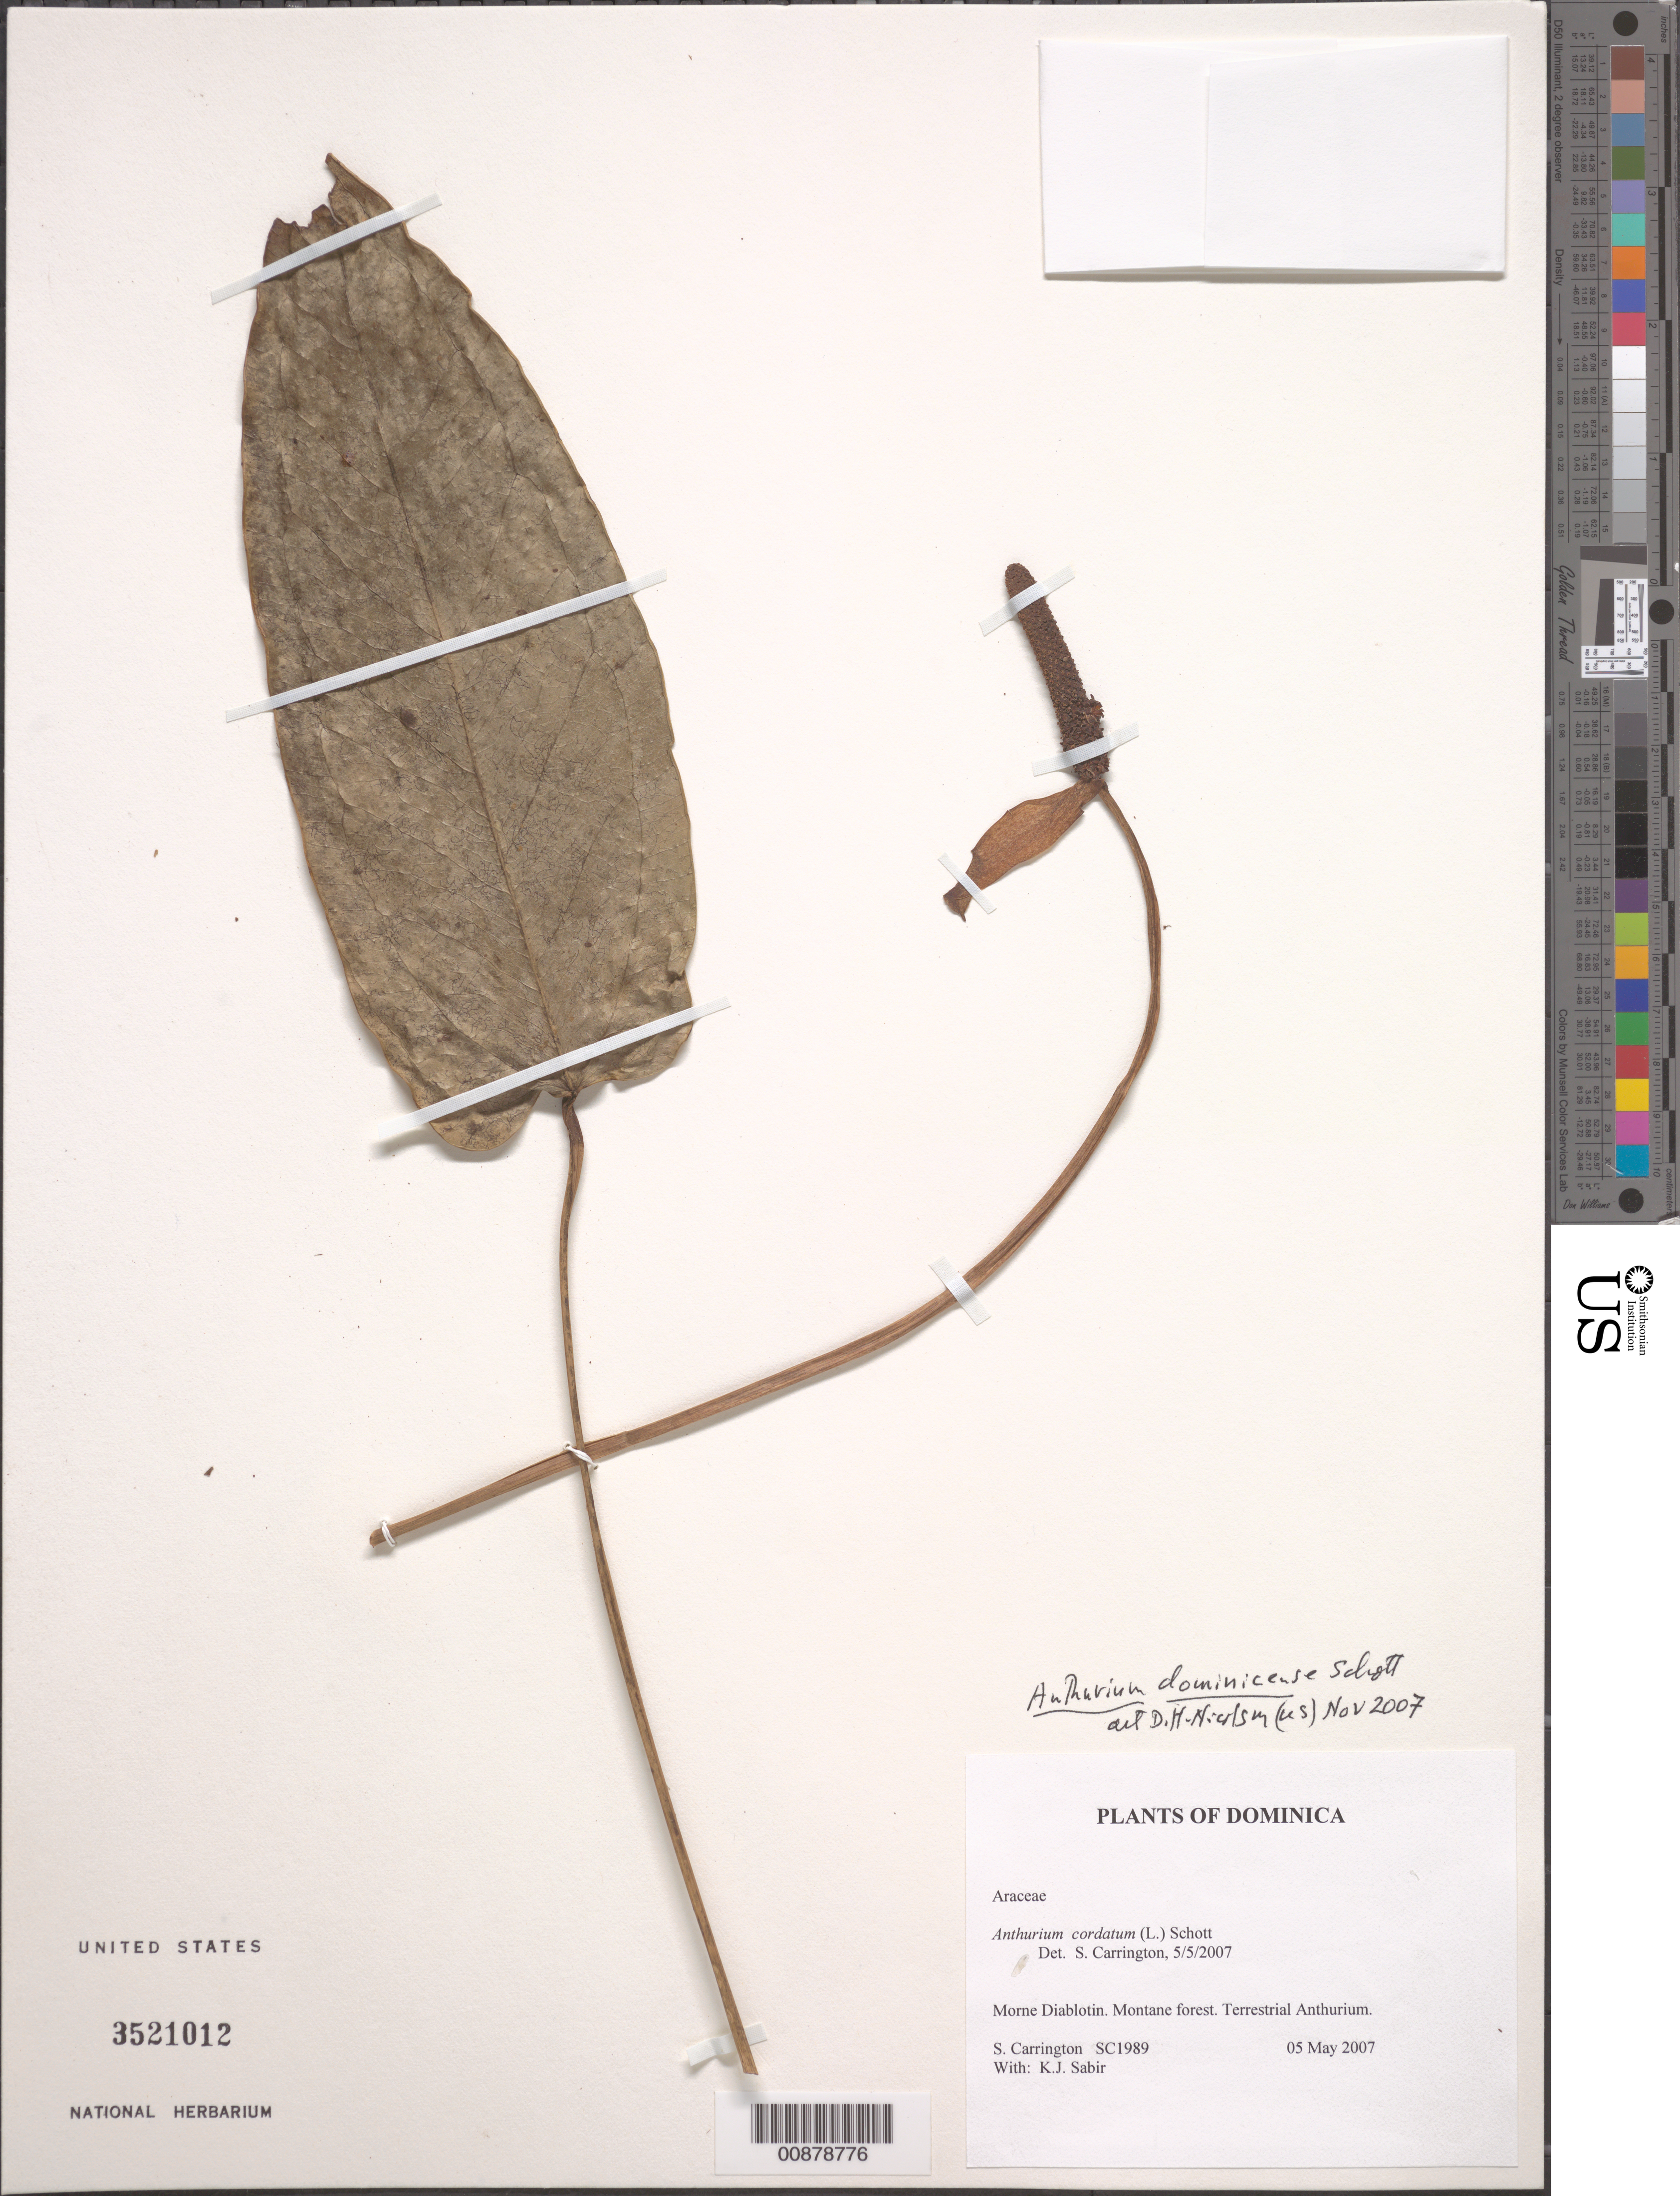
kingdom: Plantae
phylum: Tracheophyta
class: Liliopsida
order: Alismatales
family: Araceae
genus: Anthurium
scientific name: Anthurium dominicense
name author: Schott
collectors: C. M. S. Carrington & K. Sabir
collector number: SC 1989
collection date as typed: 05 May 2007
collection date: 2007-05-05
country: Dominica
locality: Morne Diablotin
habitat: Montane forest.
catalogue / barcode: US 3521012